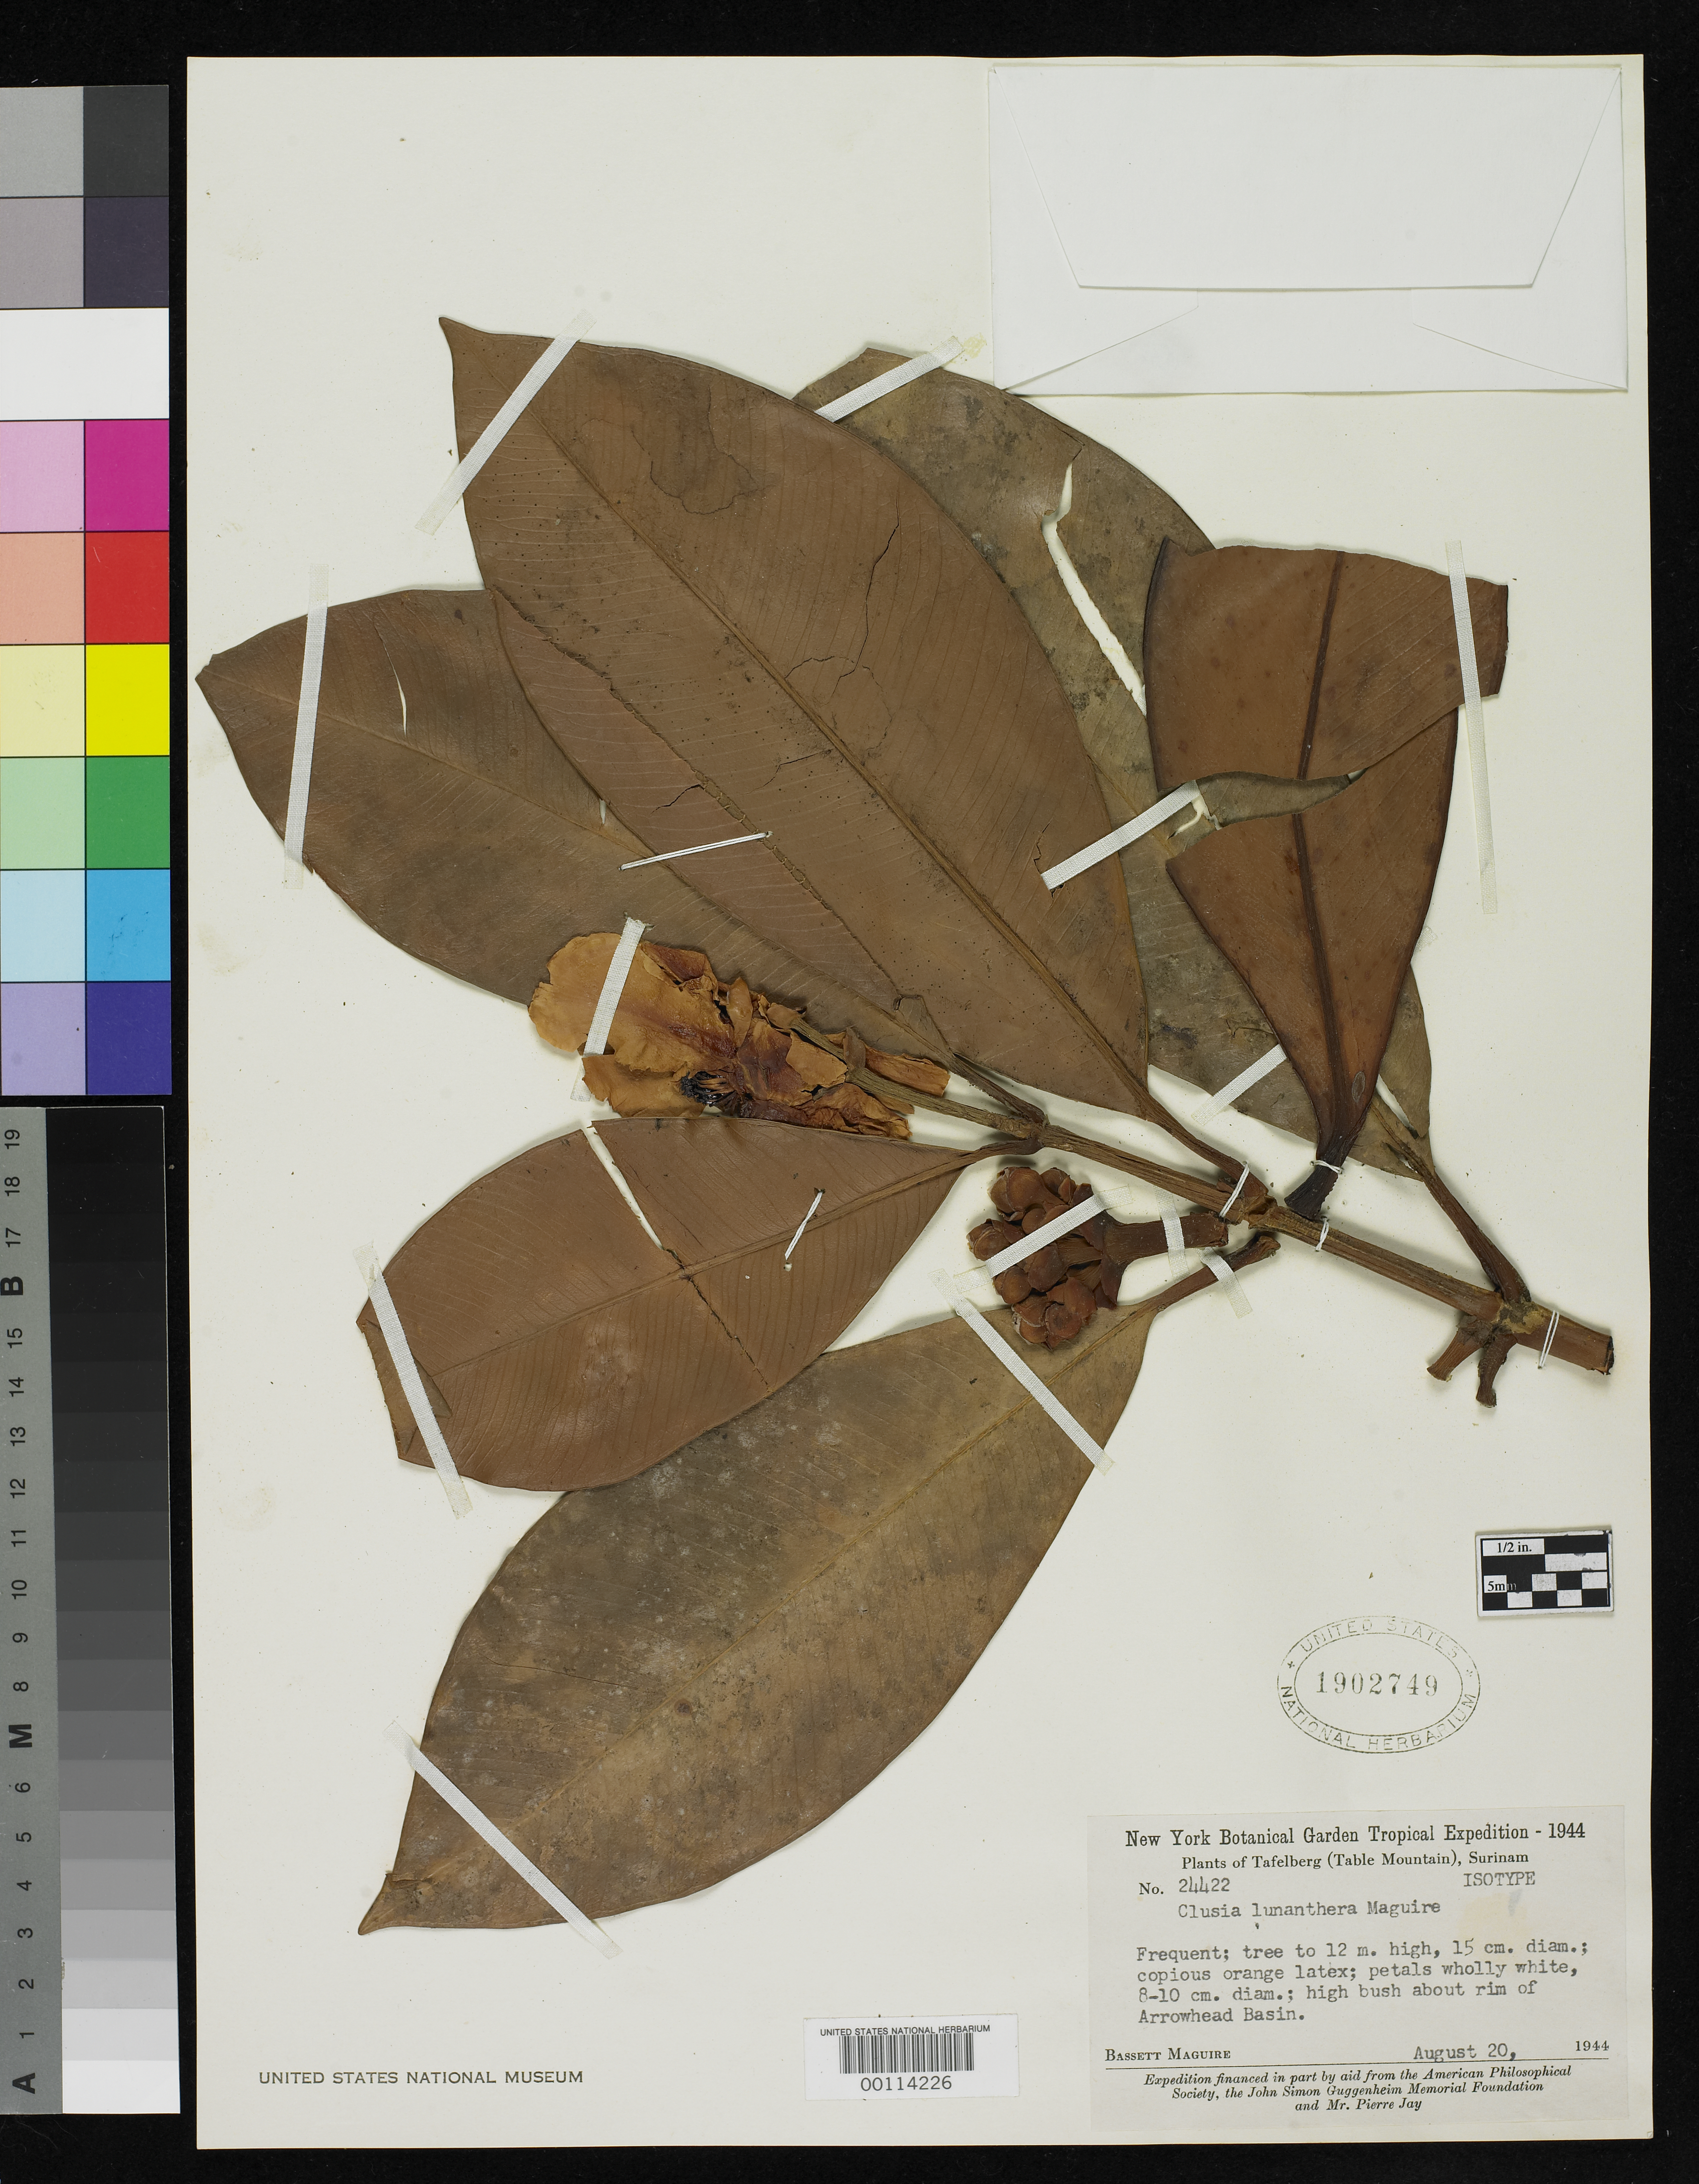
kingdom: Plantae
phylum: Tracheophyta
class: Magnoliopsida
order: Malpighiales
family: Clusiaceae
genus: Clusia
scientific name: Clusia lunanthera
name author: Maguire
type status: Isotype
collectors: B. Maguire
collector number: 24422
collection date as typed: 20 Aug 1944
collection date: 1944-08-20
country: Suriname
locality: Tafelberg, Table Mountain, rim of Arrowhead Basin.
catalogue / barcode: US 1902749